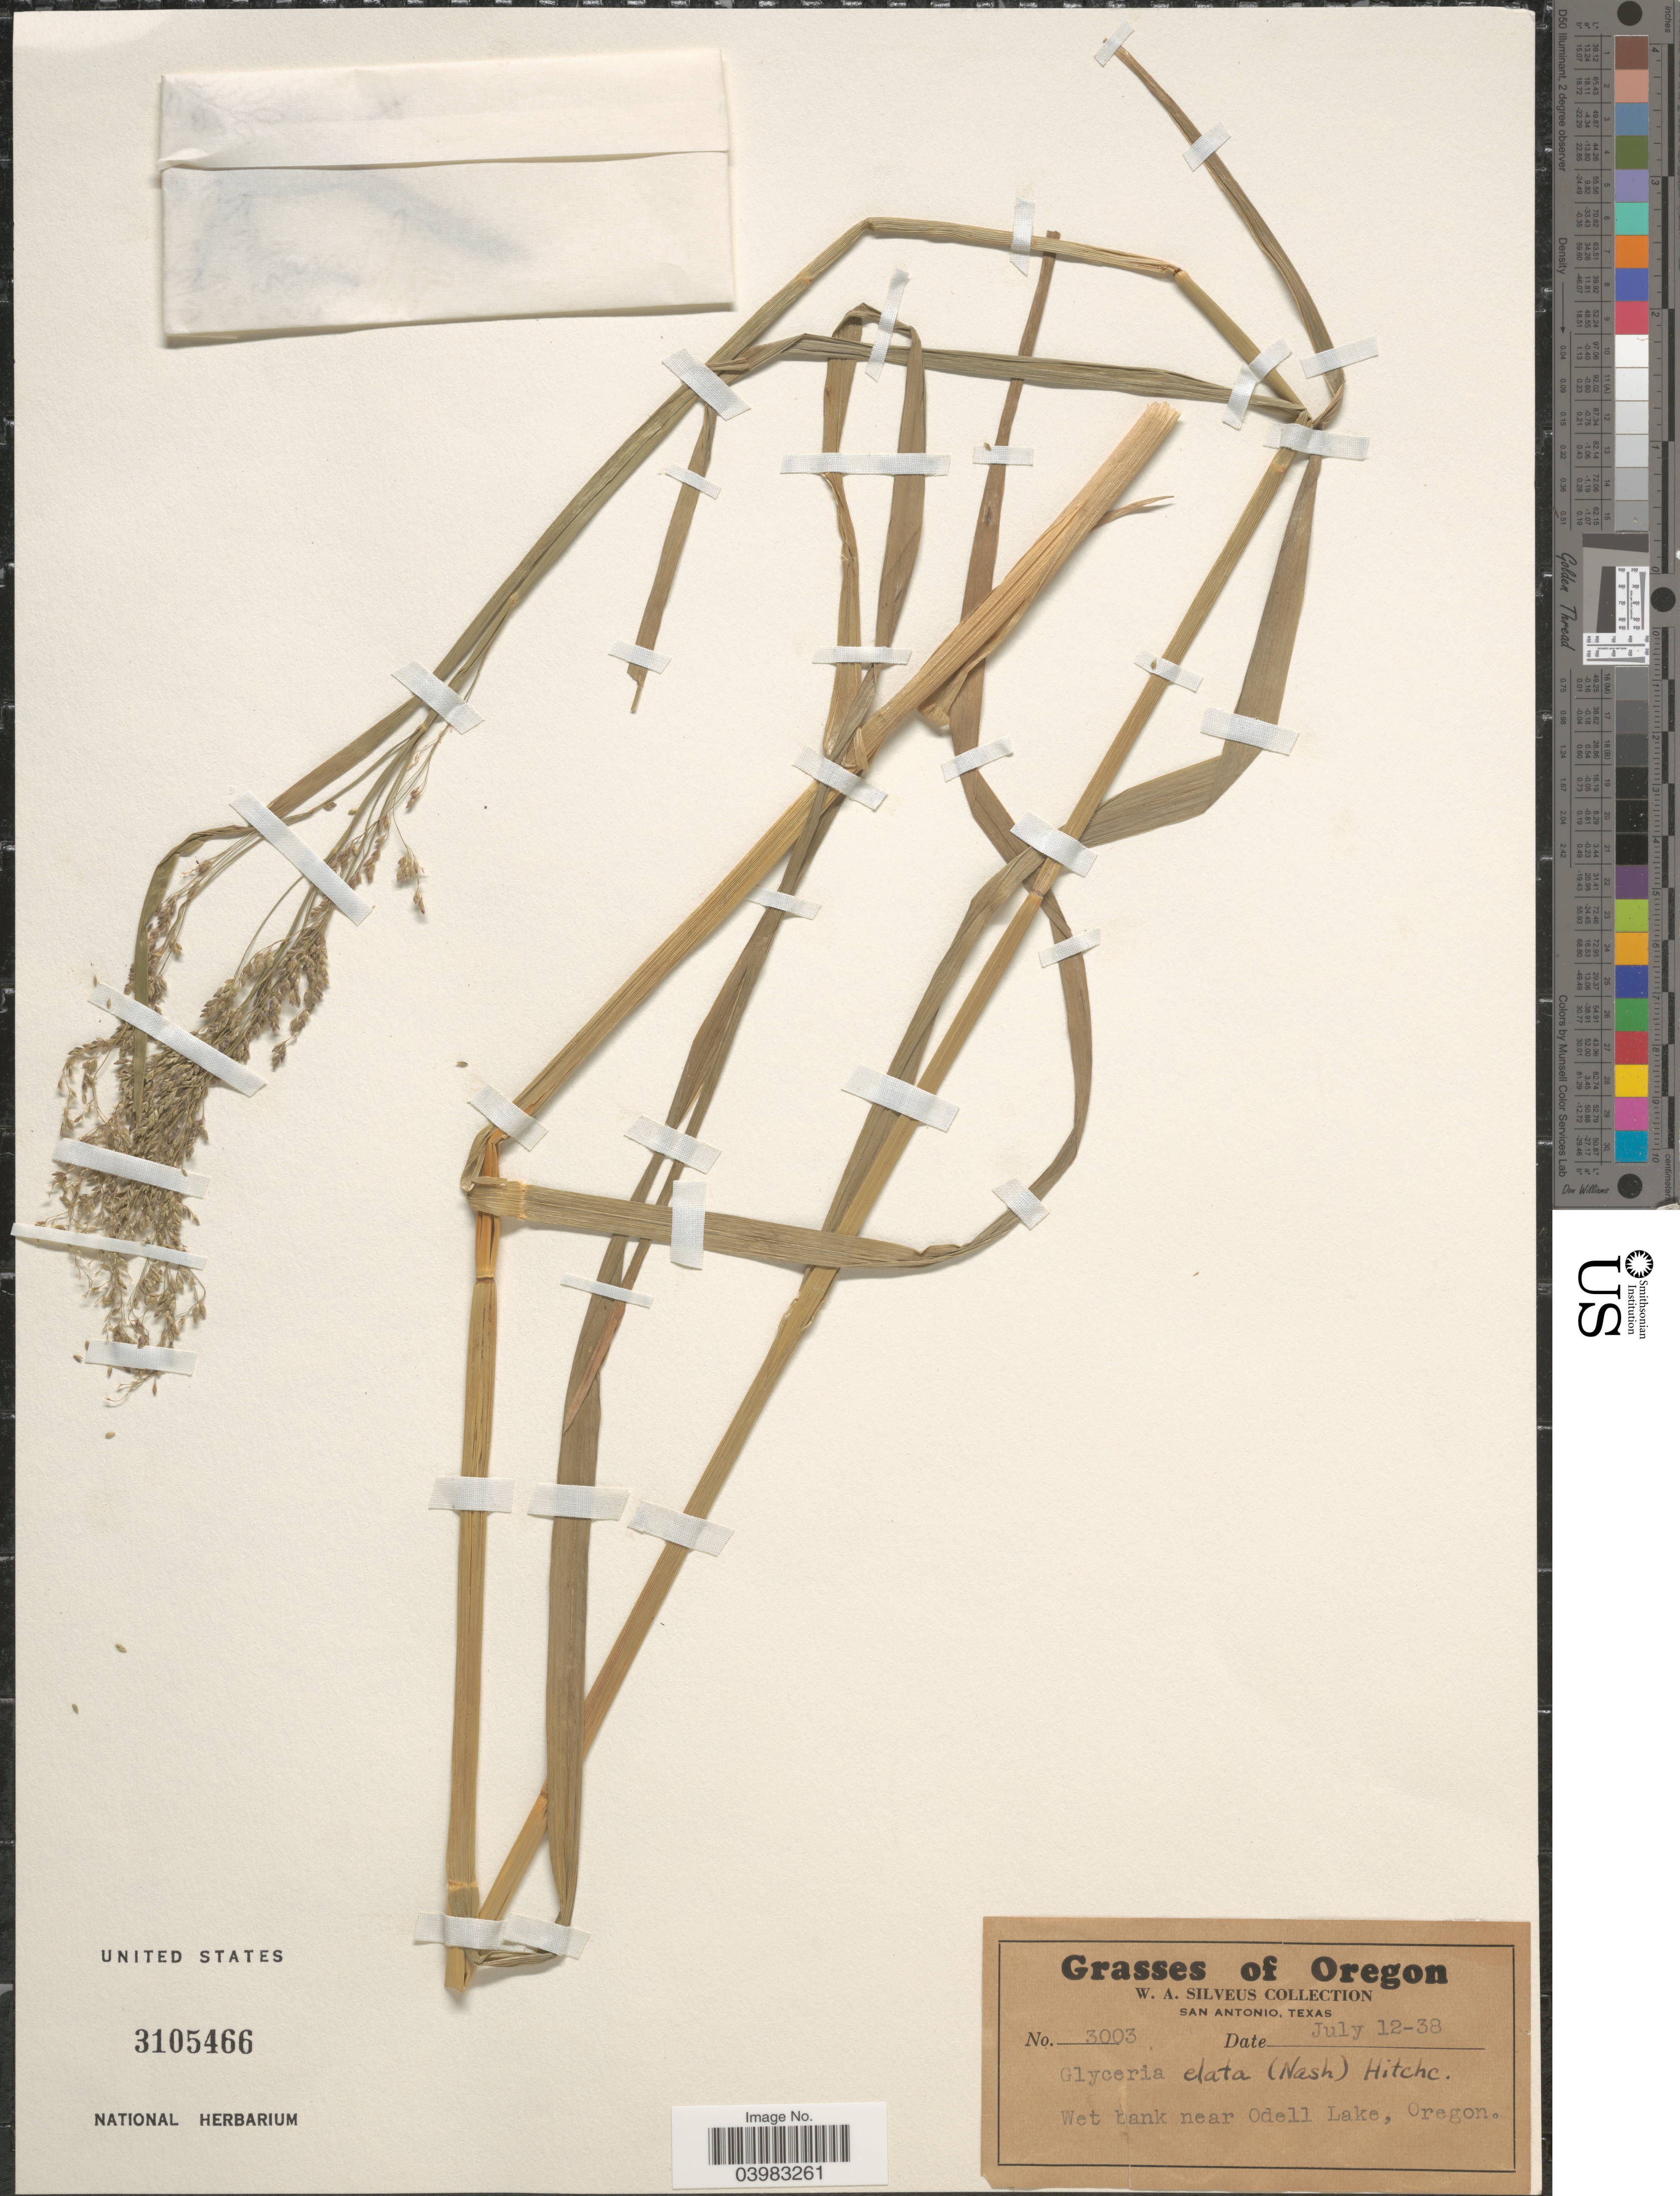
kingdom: Plantae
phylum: Tracheophyta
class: Liliopsida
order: Poales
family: Poaceae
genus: Glyceria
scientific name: Glyceria elata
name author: (Nash) M.E. Jones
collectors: W. Silveus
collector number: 3003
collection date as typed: Transcribed d/m/y: 12/7/38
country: United States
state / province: Oregon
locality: Wet bank near Odell Lake.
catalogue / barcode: US 3105466